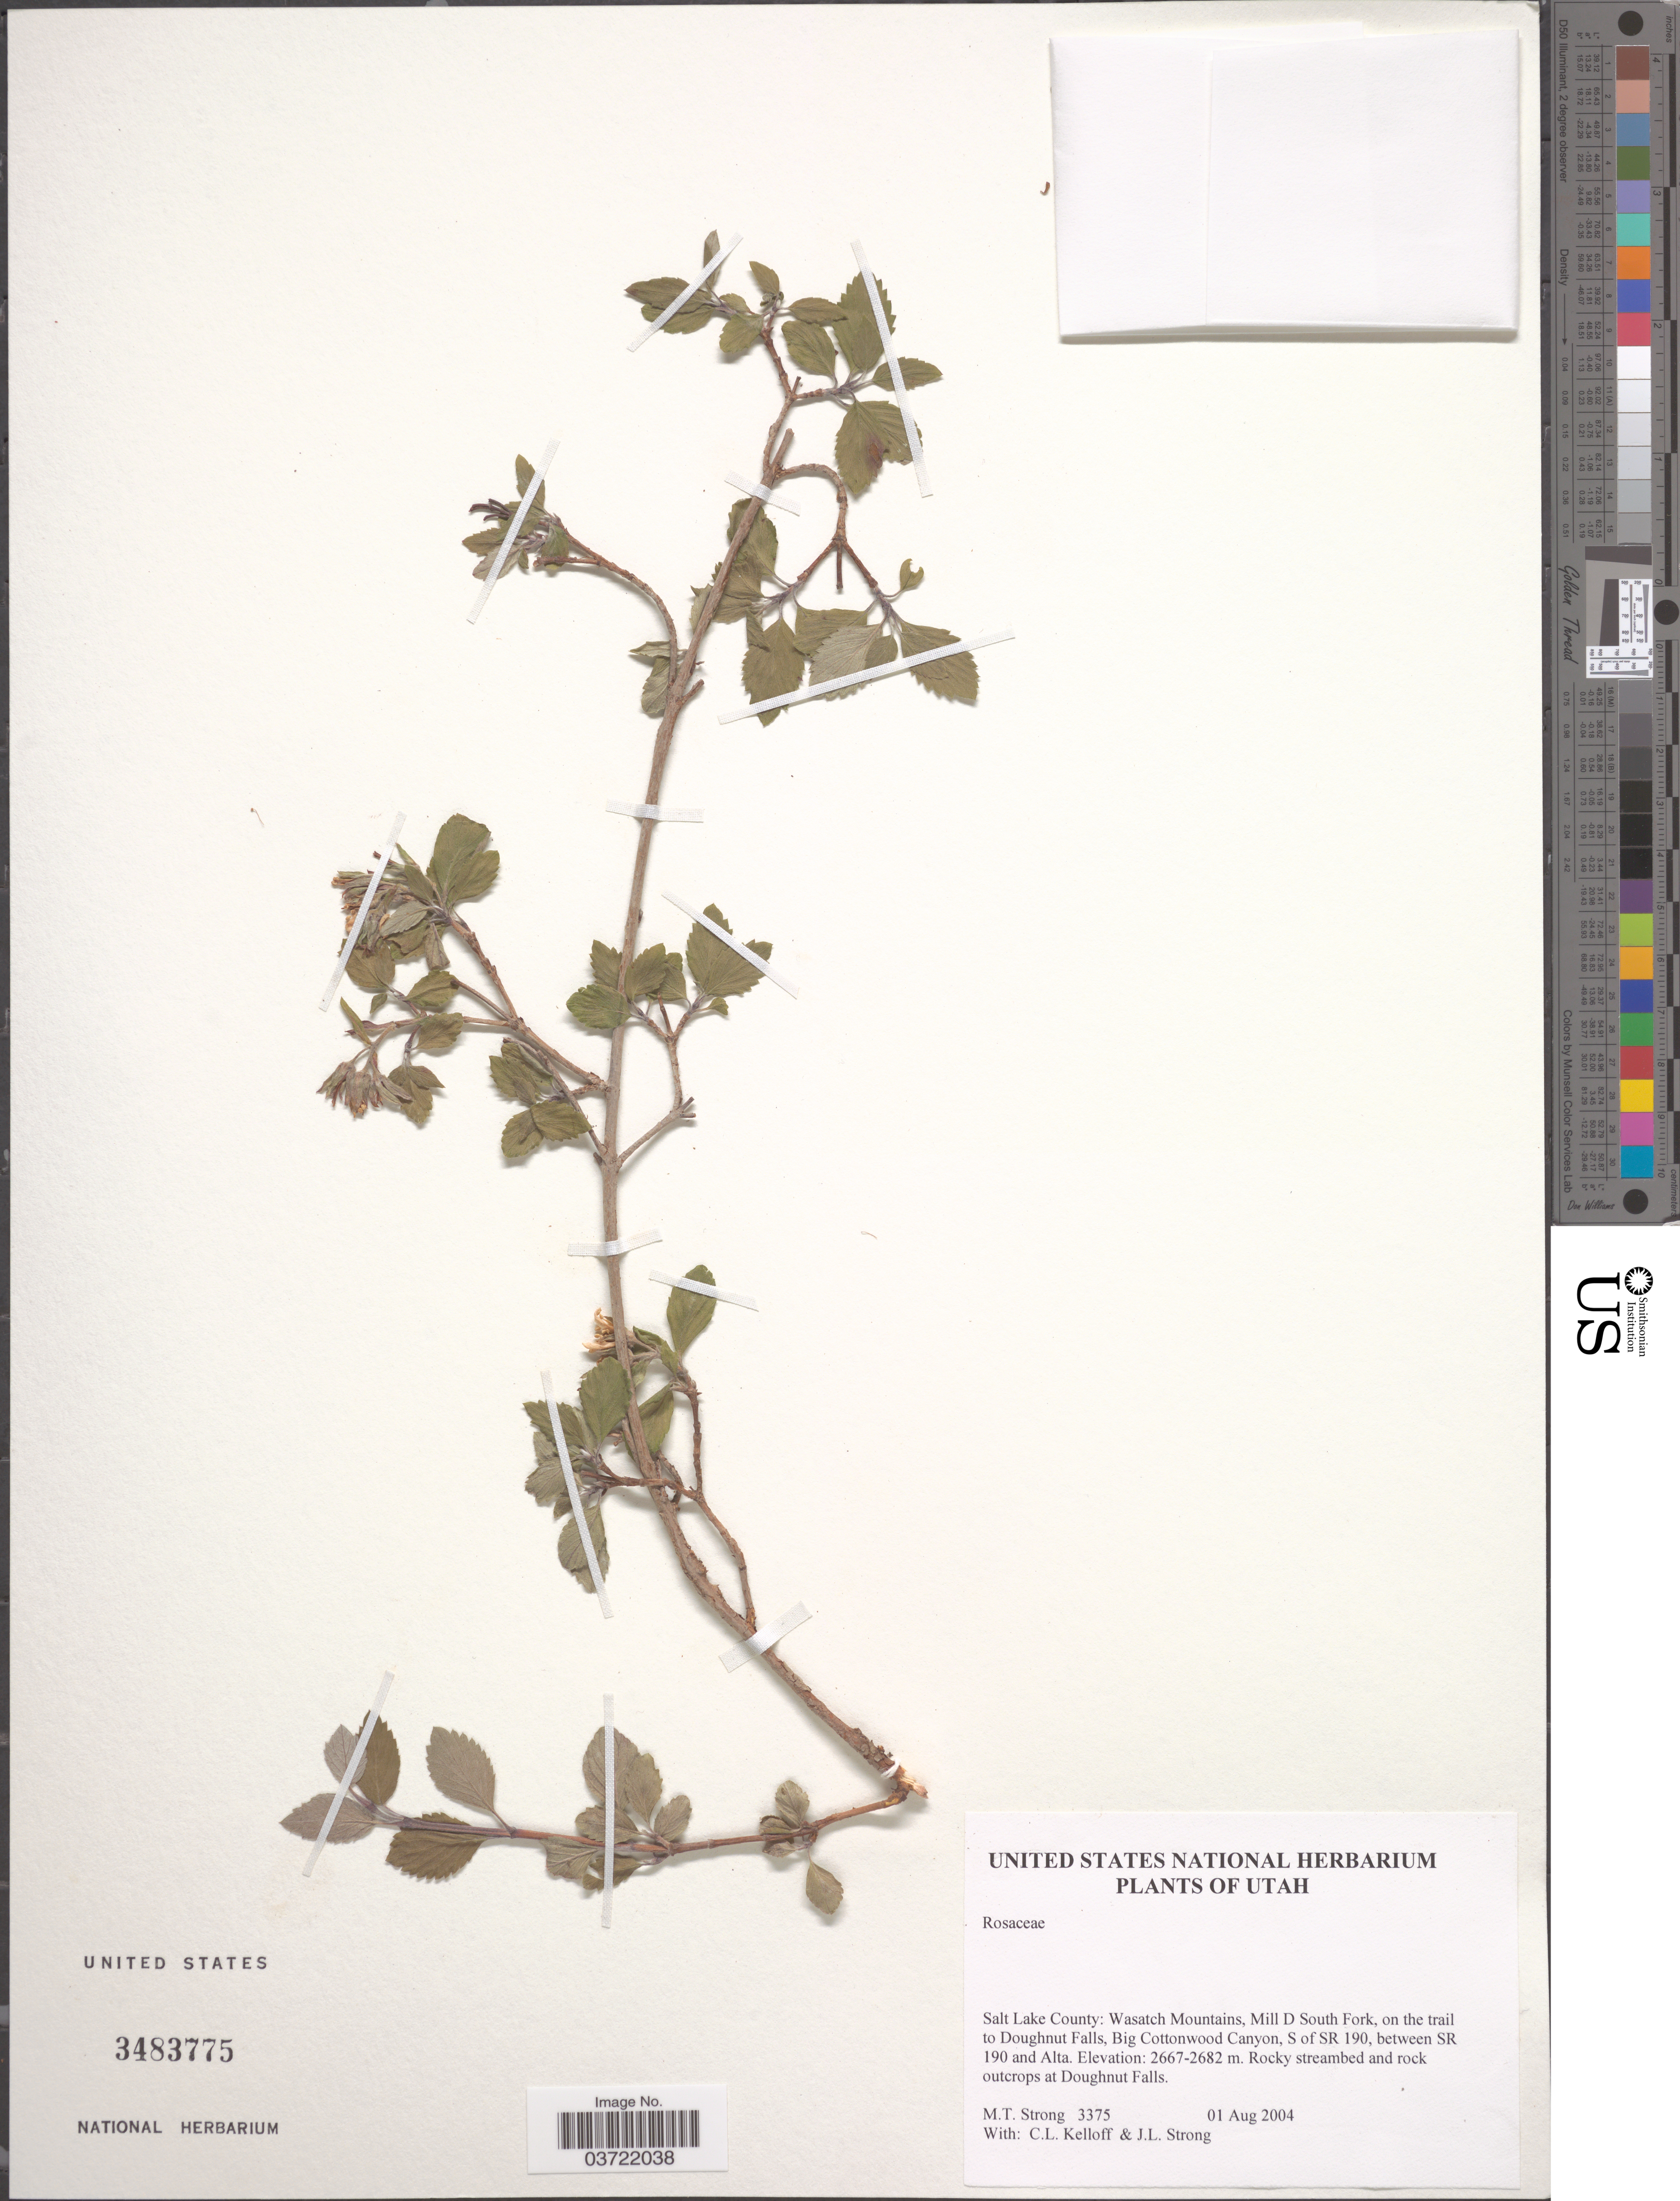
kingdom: Plantae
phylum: Tracheophyta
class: Magnoliopsida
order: Rosales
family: Rosaceae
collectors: M. T. Strong, C. L. Kelloff & J. L. Strong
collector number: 3375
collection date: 2004-08-01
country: United States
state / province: Utah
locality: Salt Lake County: Wasatch Mountains, Mill D South Fork, on the trail to Doughnut Falls, Big Cottonwood Canyon, S of SR 190, between SR 190 and Alta. Rocky streambed and rock outcrops at Doughnut Falls.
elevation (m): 2667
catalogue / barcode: US 3483775